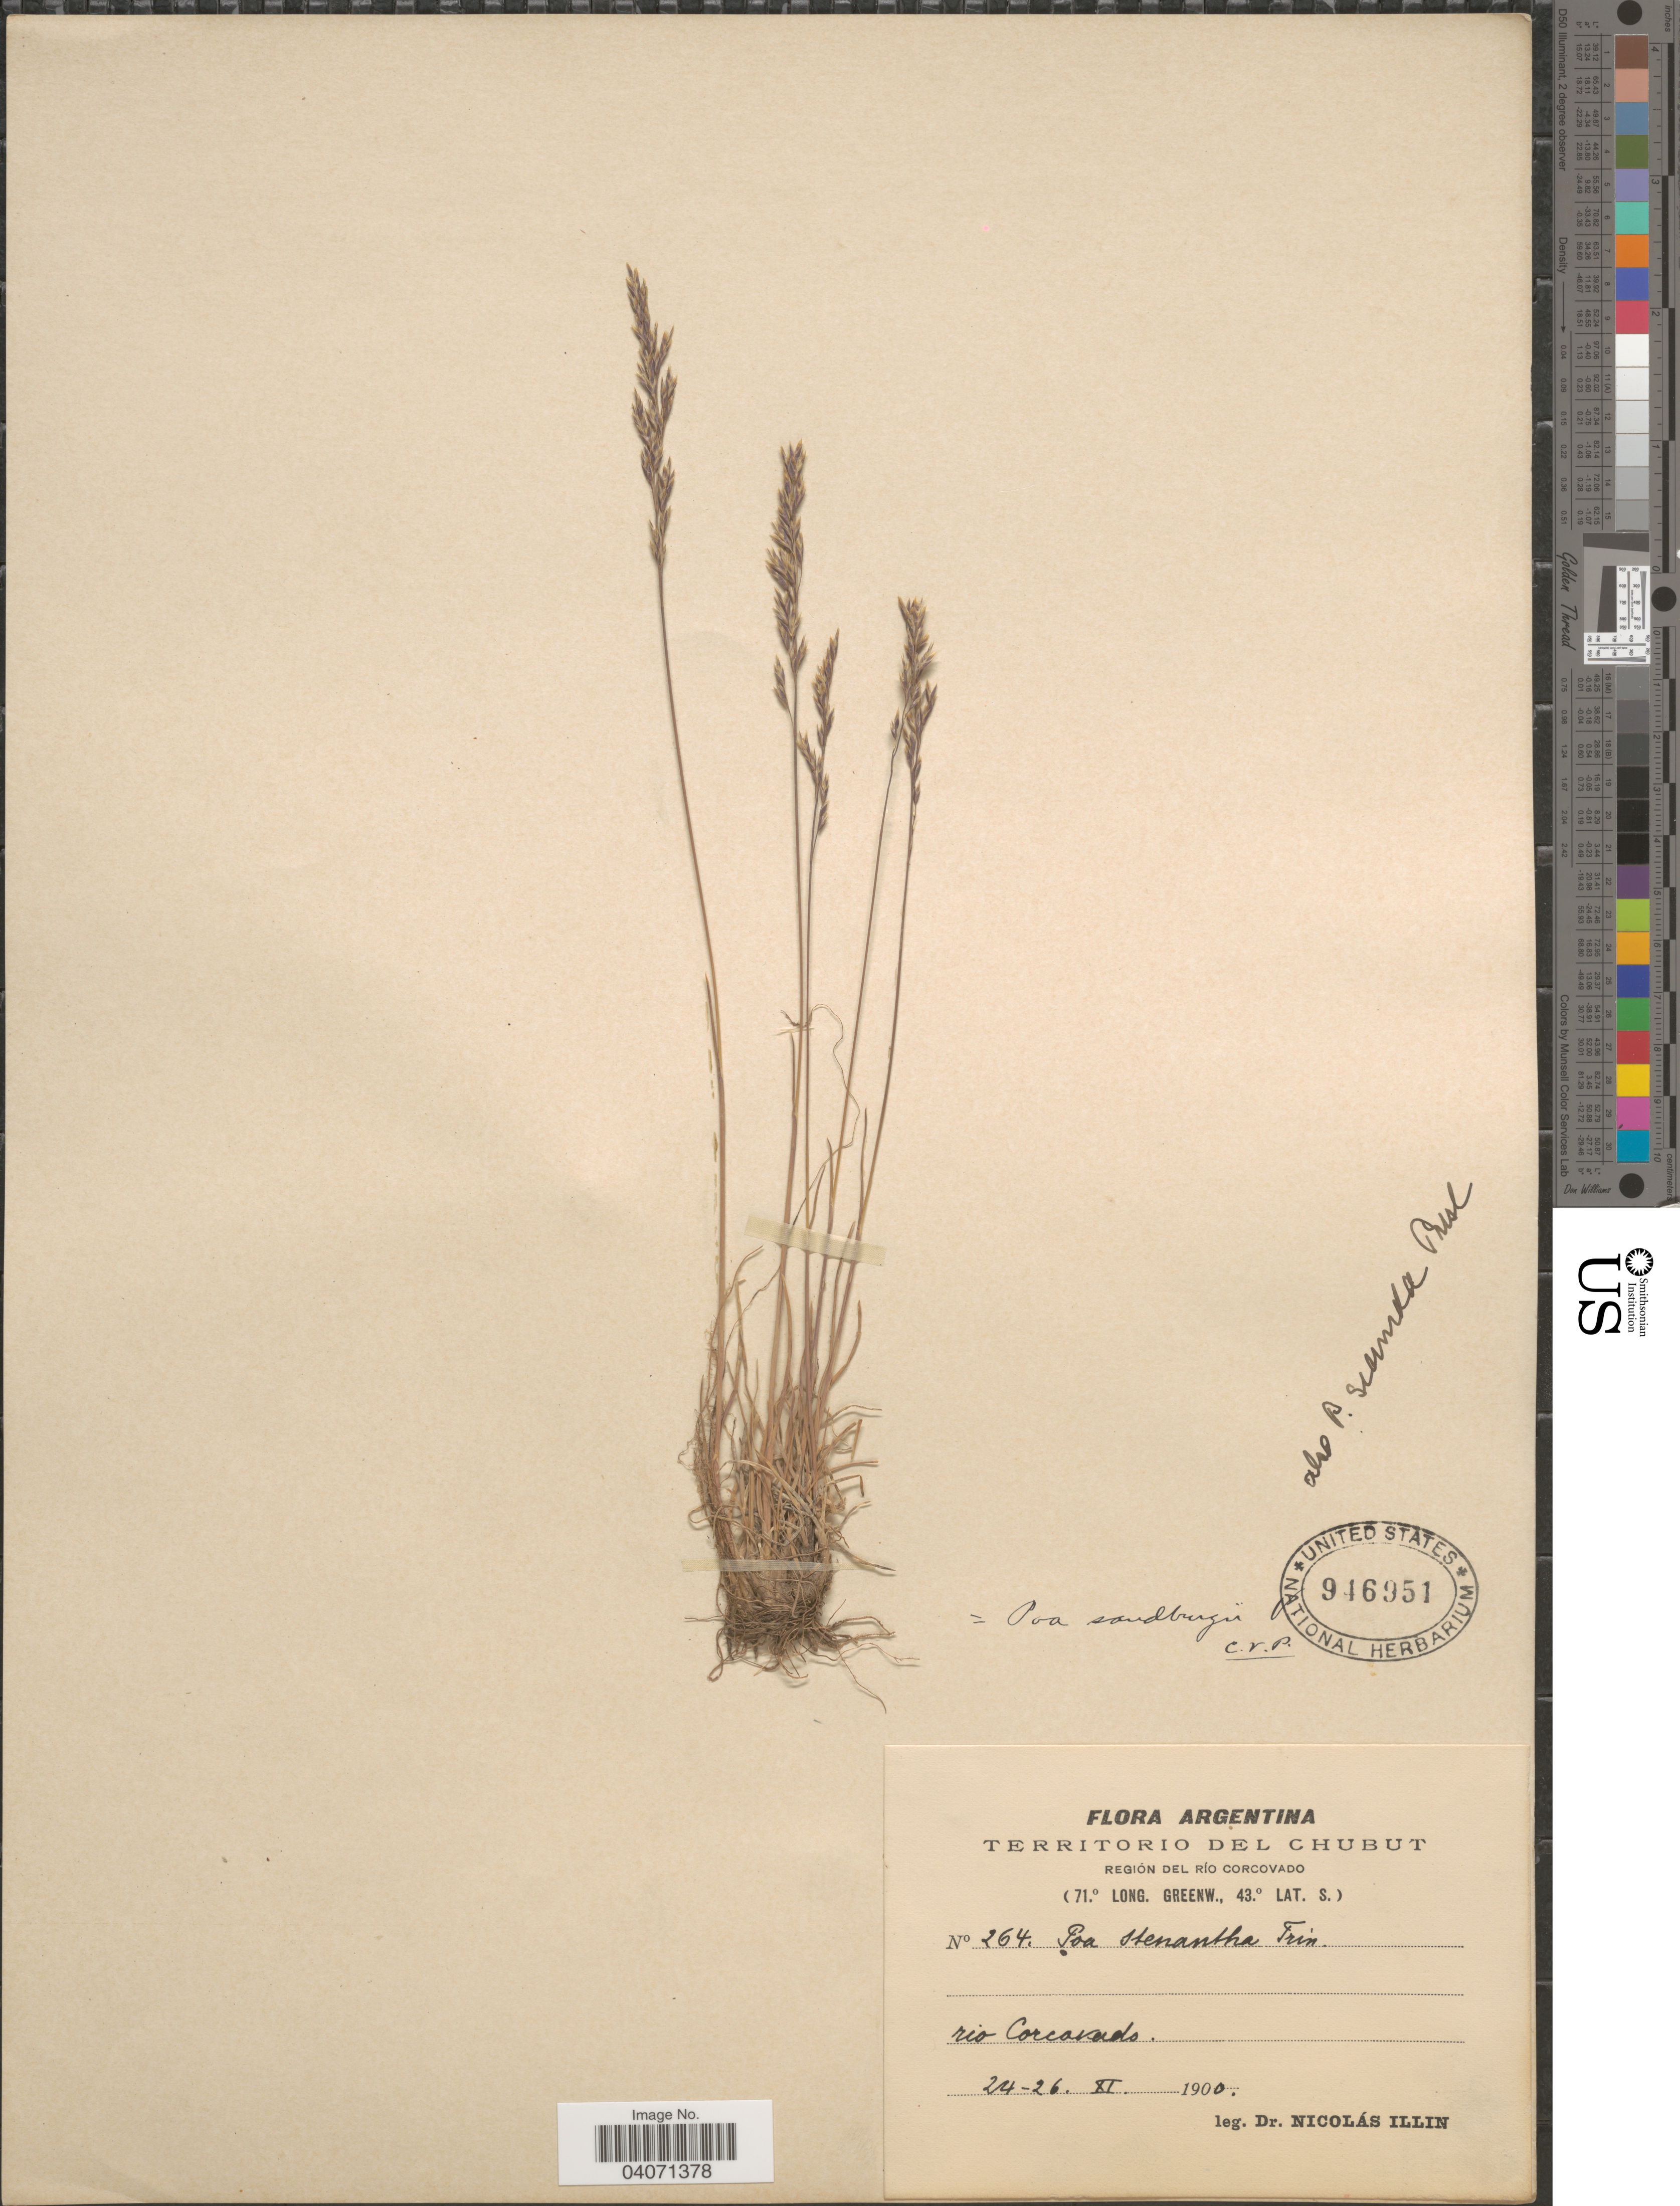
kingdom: Plantae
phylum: Tracheophyta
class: Liliopsida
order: Poales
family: Poaceae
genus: Poa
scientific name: Poa secunda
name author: J. Presl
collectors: N. Illin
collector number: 264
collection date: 1900-11-24/1900-11-26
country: Argentina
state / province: Chubut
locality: Región del Río Corcovado. Rio Corcovado.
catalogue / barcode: US 946951